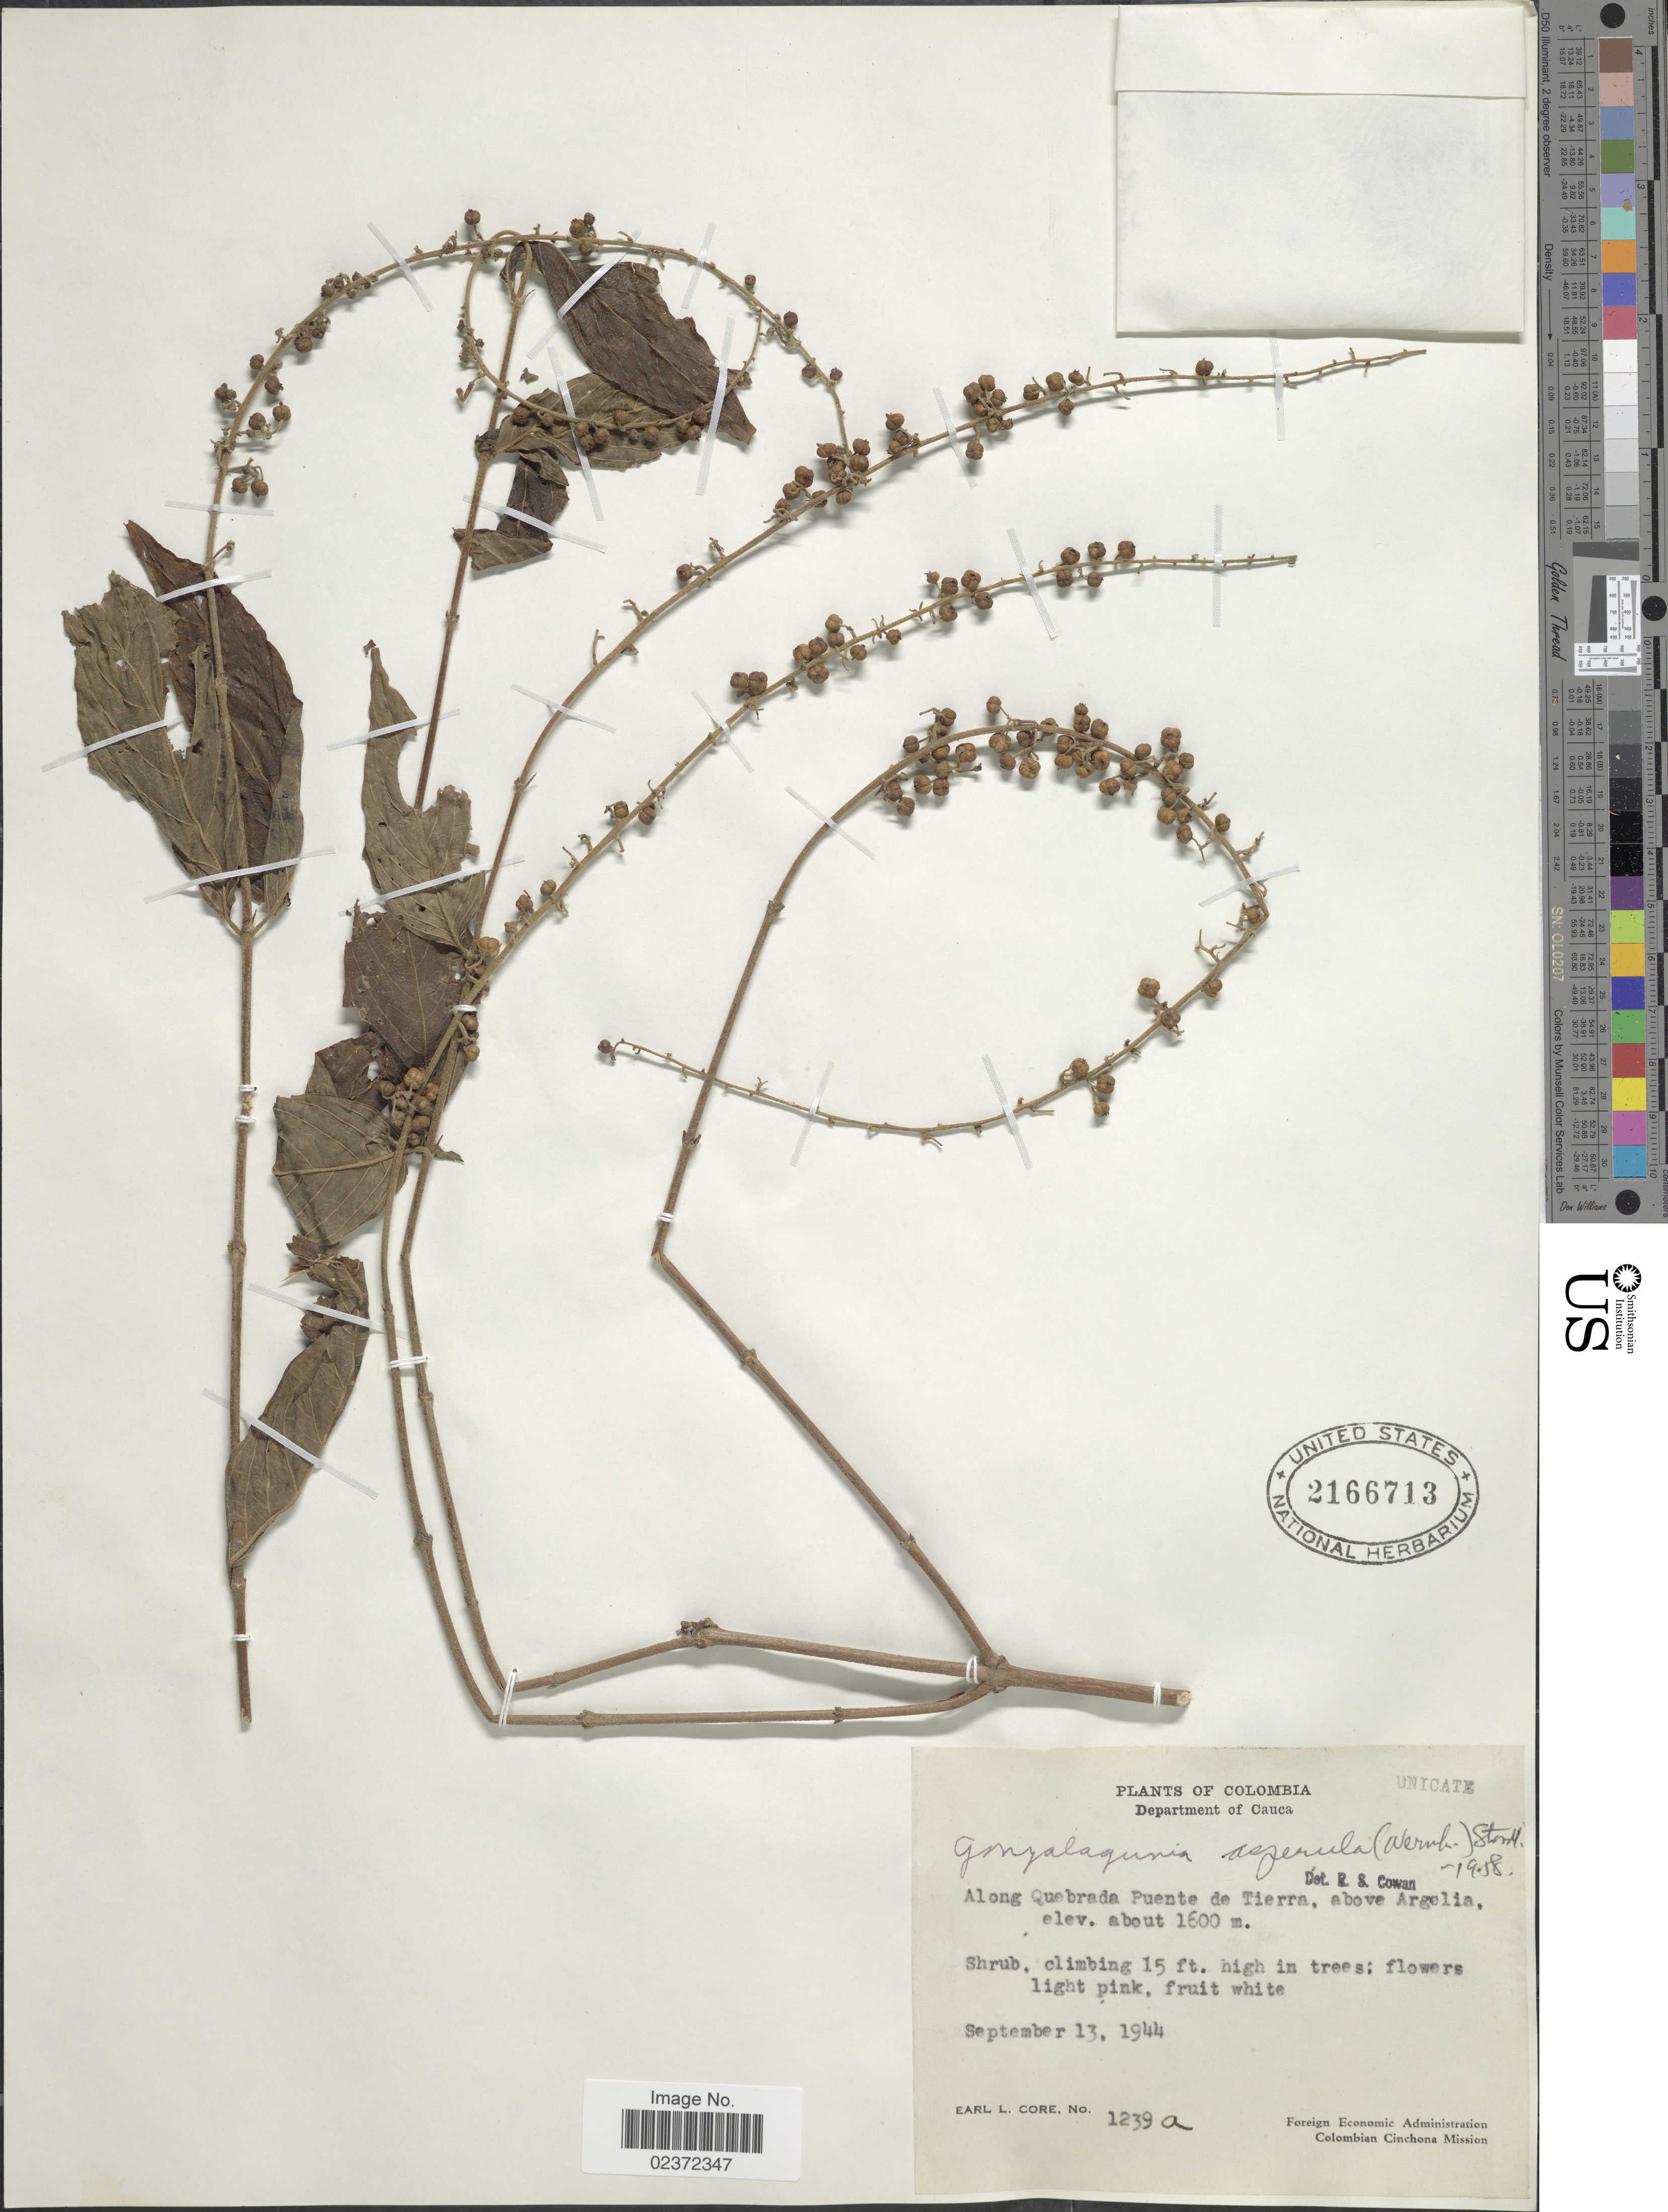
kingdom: Plantae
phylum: Tracheophyta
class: Magnoliopsida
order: Gentianales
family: Rubiaceae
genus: Gonzalagunia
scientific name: Gonzalagunia asperula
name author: (Wernham) Standl.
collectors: E. L. Core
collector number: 1239a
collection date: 1944-09-13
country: Colombia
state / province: Cauca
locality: Along Quebrada Puente de Tierra, above Argelia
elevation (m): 1600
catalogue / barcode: US 2166713